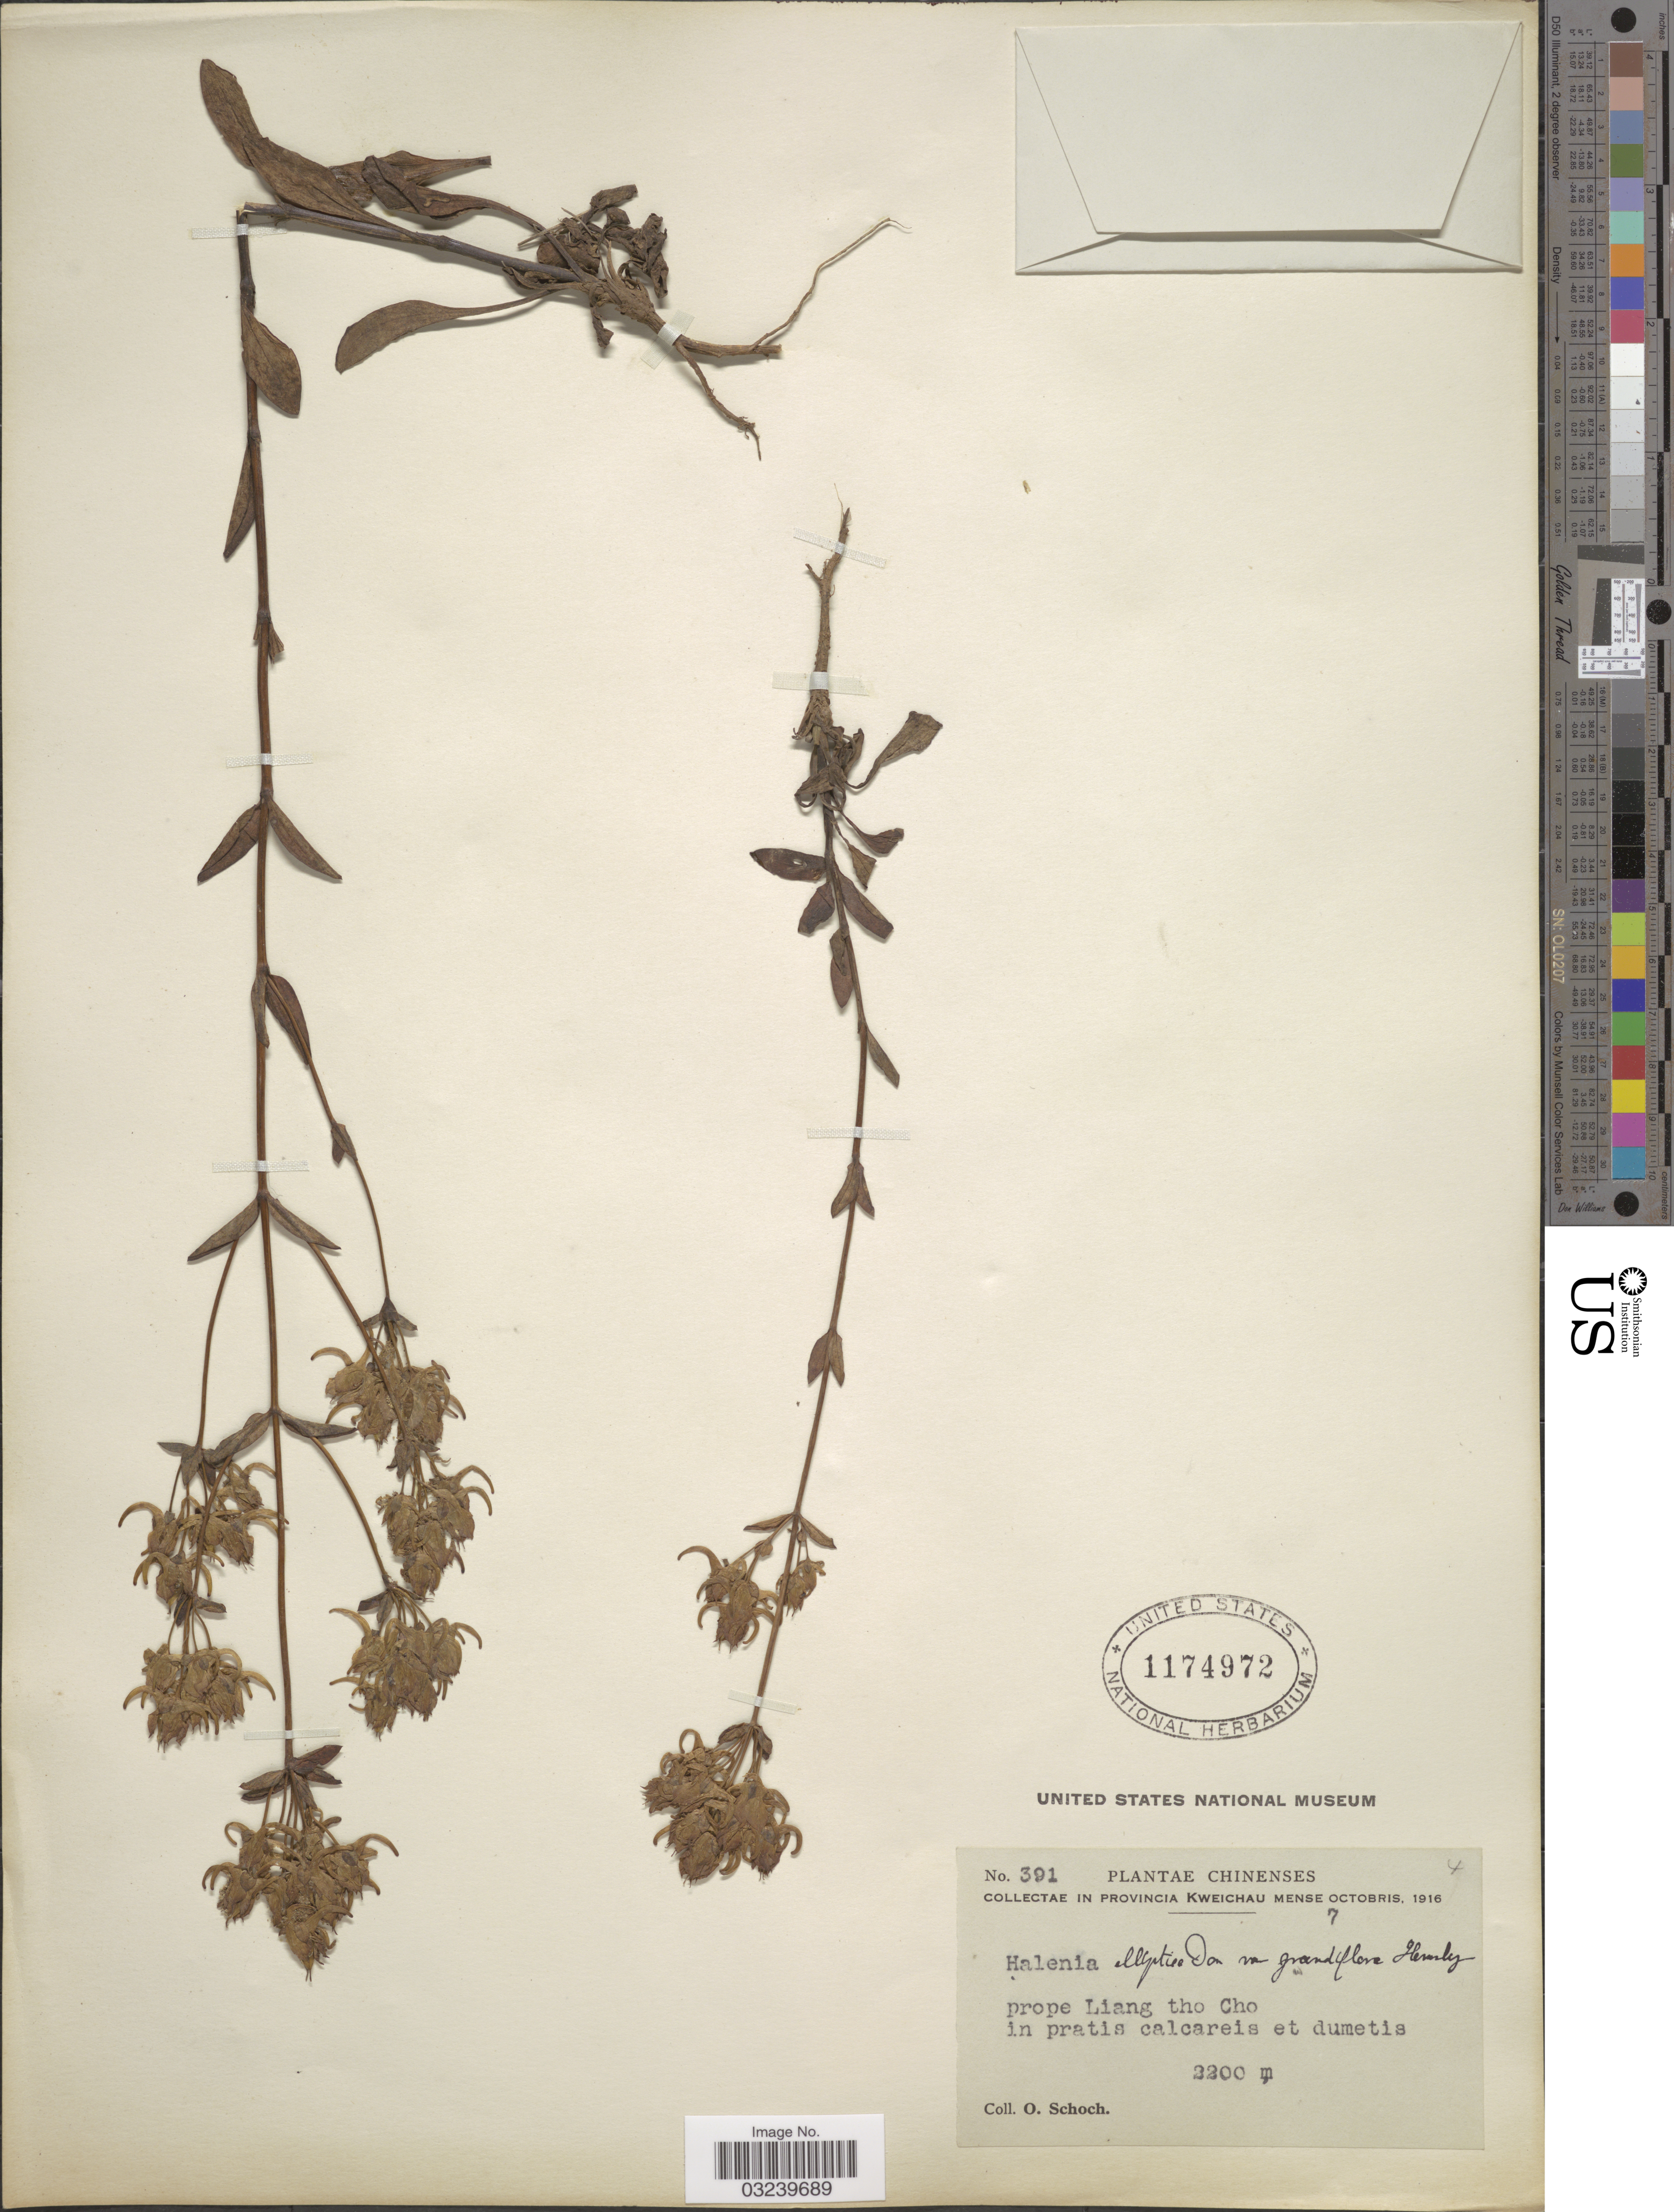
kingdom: Plantae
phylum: Tracheophyta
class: Magnoliopsida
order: Gentianales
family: Gentianaceae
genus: Halenia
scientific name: Halenia elliptica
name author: D. Don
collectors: O. Schoch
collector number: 391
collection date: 1916-10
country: China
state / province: Guizhou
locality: Provincia Kweichau, prope Liang tho cho in pratis calcareis et dumetis.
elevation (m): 3200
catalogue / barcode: US 1174972